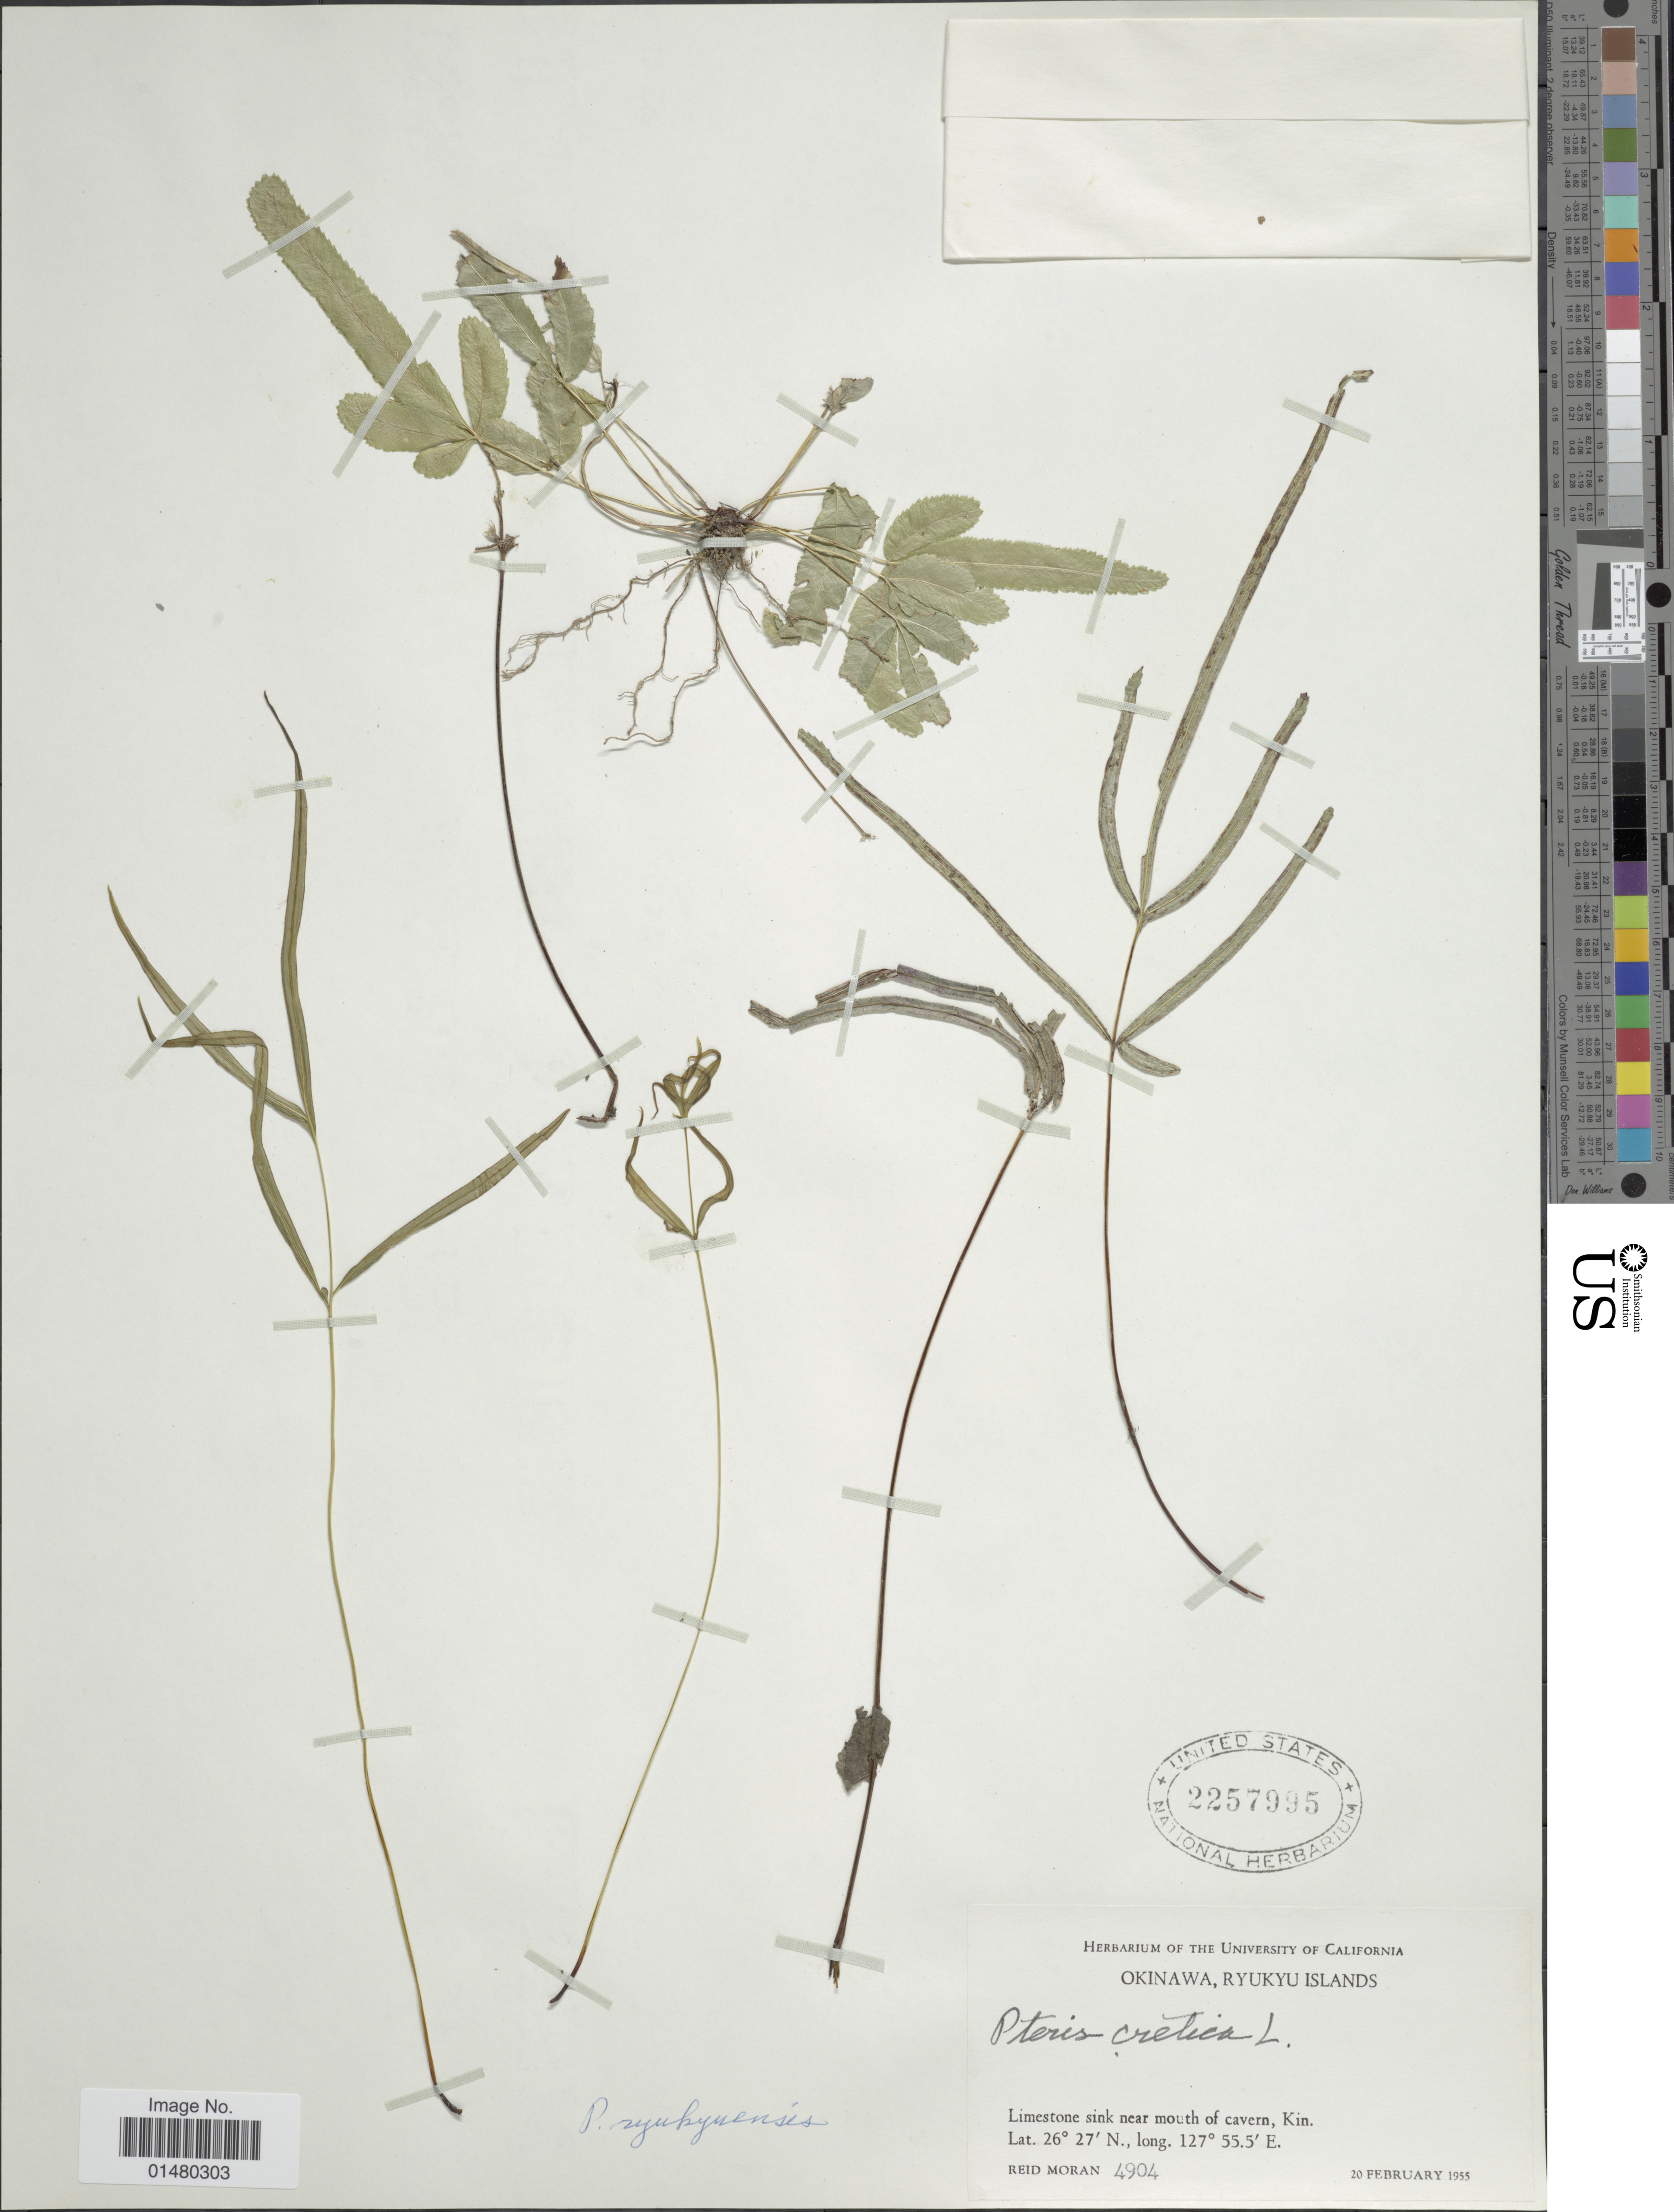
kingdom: Plantae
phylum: Tracheophyta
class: Polypodiopsida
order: Polypodiales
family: Pteridaceae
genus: Pteris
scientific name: Pteris cretica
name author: L.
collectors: R. V. Moran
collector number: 4904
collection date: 1955-02-20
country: Japan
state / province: Okinawa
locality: Ryukyus Islands, Limestone sink near mouth of cavern, Kin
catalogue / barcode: US 2257995